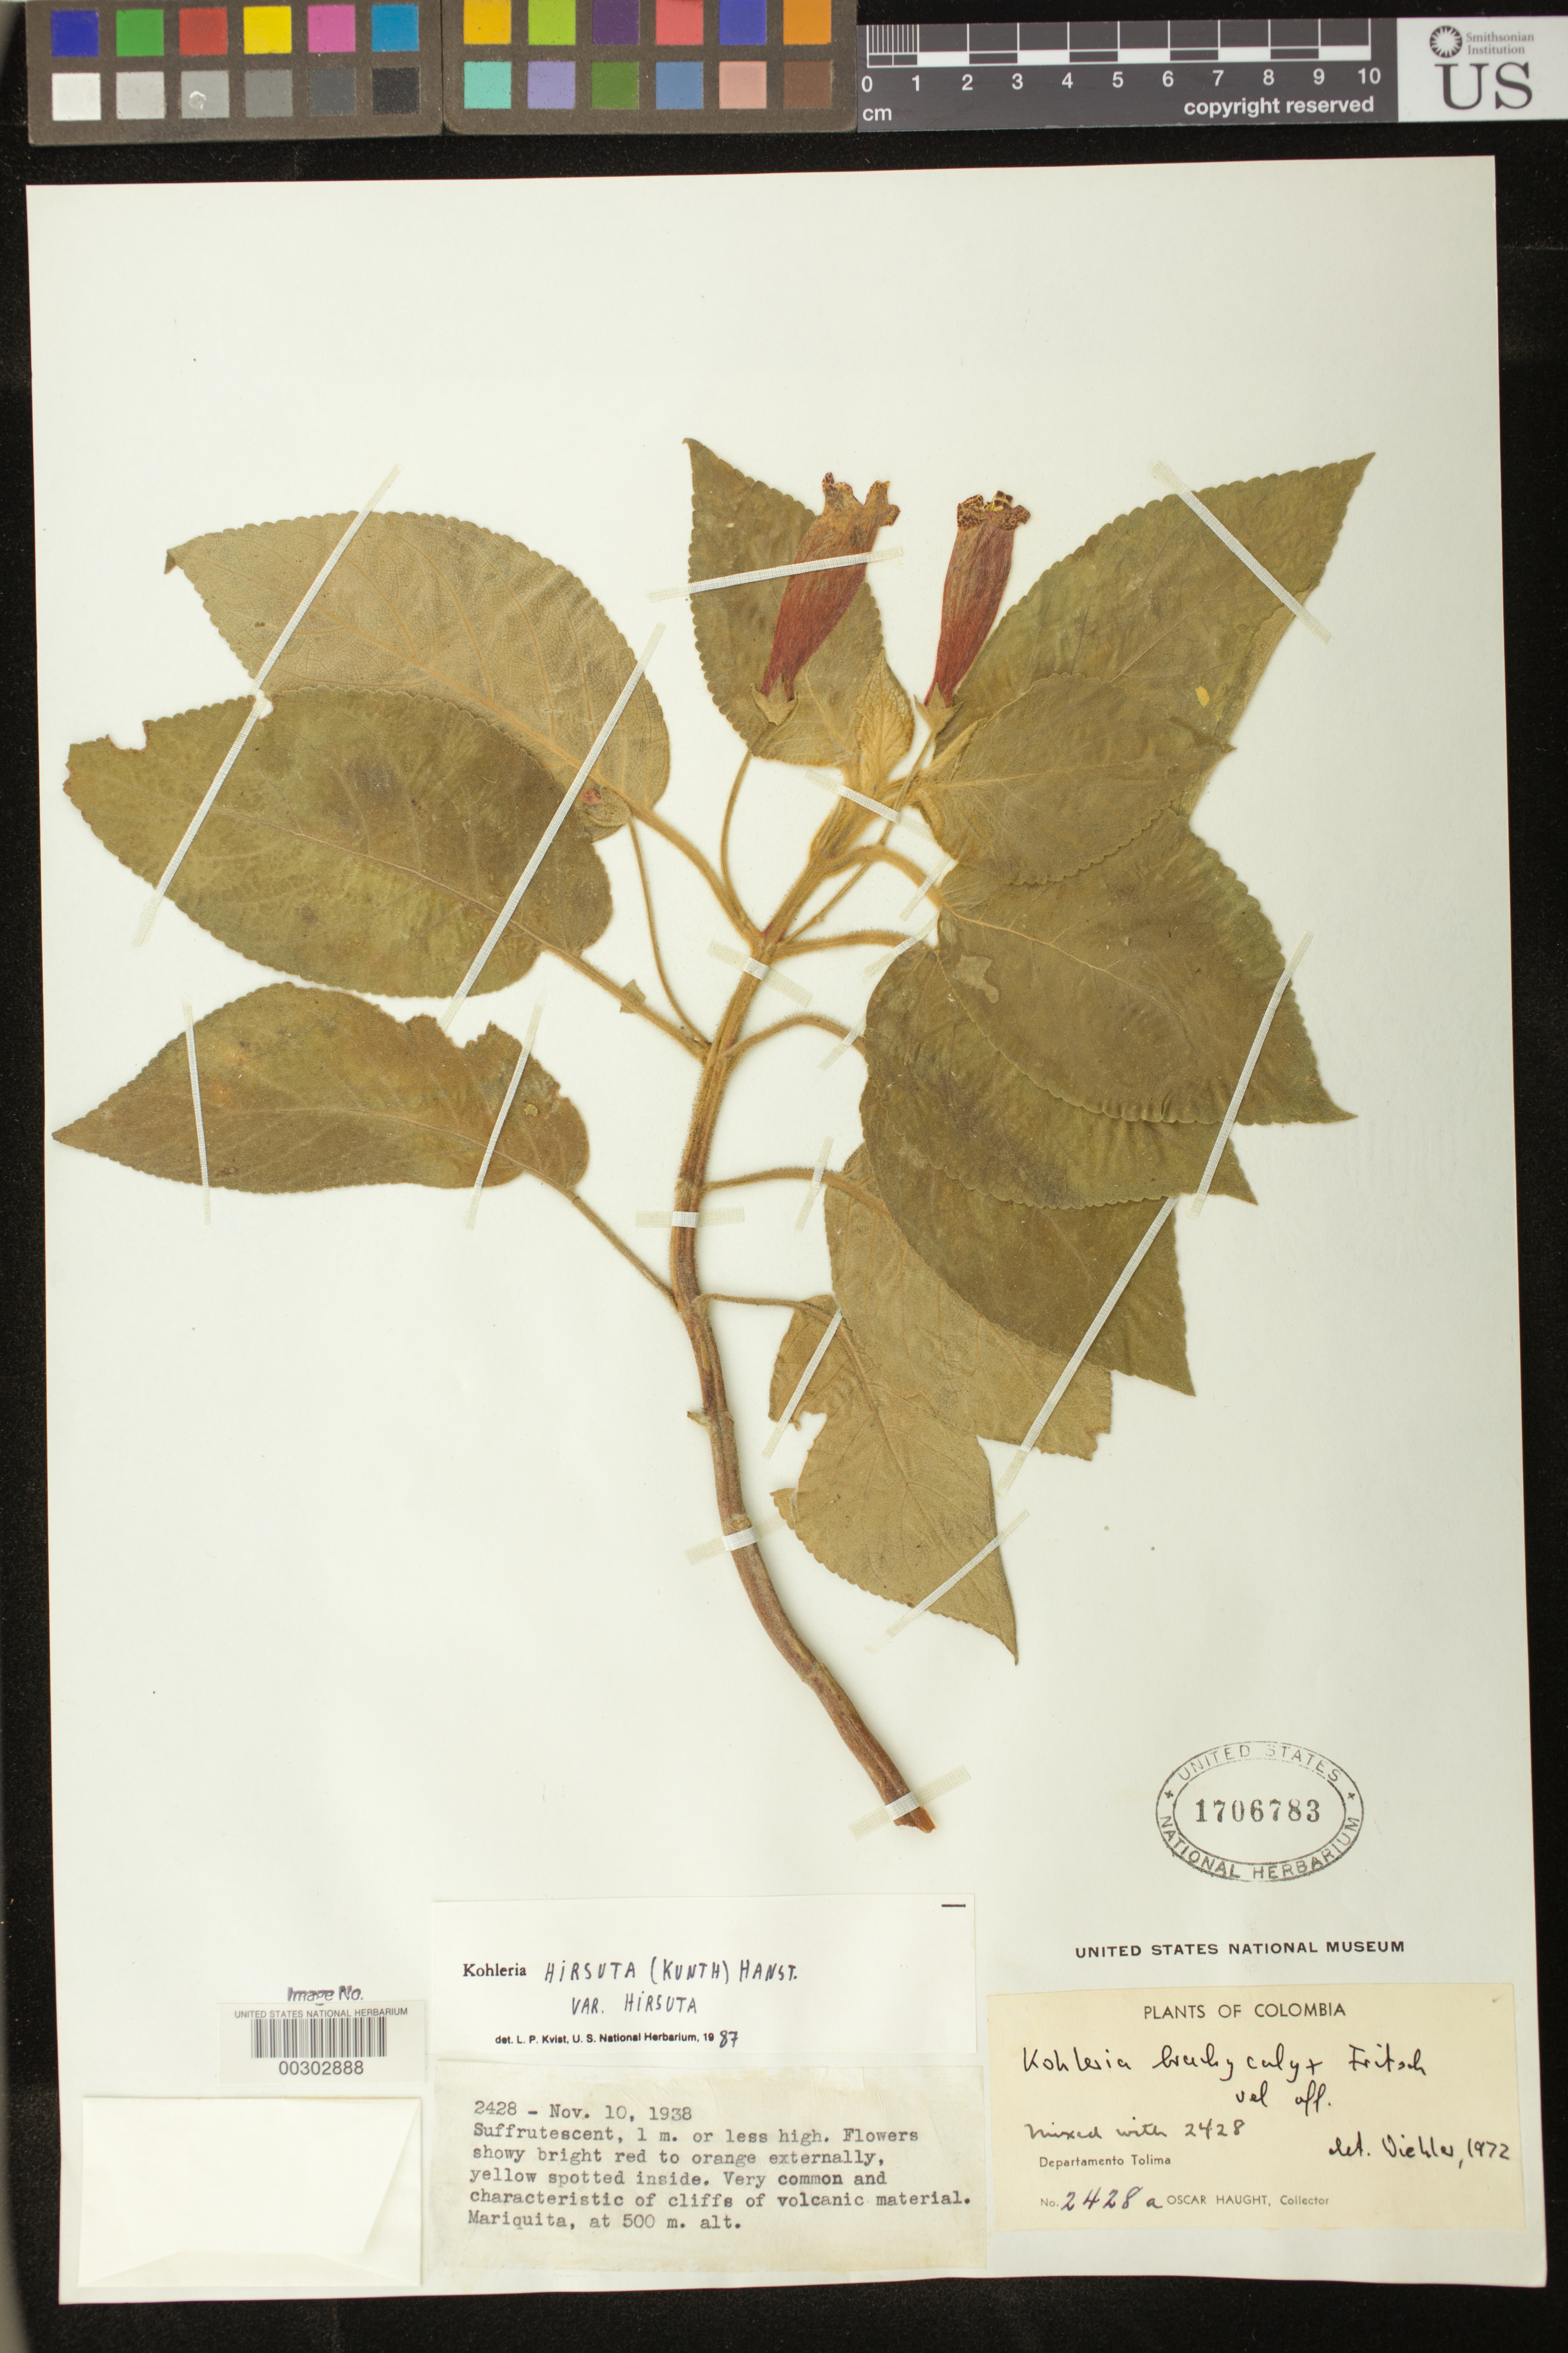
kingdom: Plantae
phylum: Tracheophyta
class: Magnoliopsida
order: Lamiales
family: Gesneriaceae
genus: Kohleria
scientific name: Kohleria hirsuta var. hirsuta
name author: (Kunth) Regel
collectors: O. L. Haught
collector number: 2428 A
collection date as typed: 10 Nov 1938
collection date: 1938-11-10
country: Colombia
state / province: Tolima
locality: Mariquita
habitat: Cliffs of volcanic material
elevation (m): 500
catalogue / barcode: US 1706783